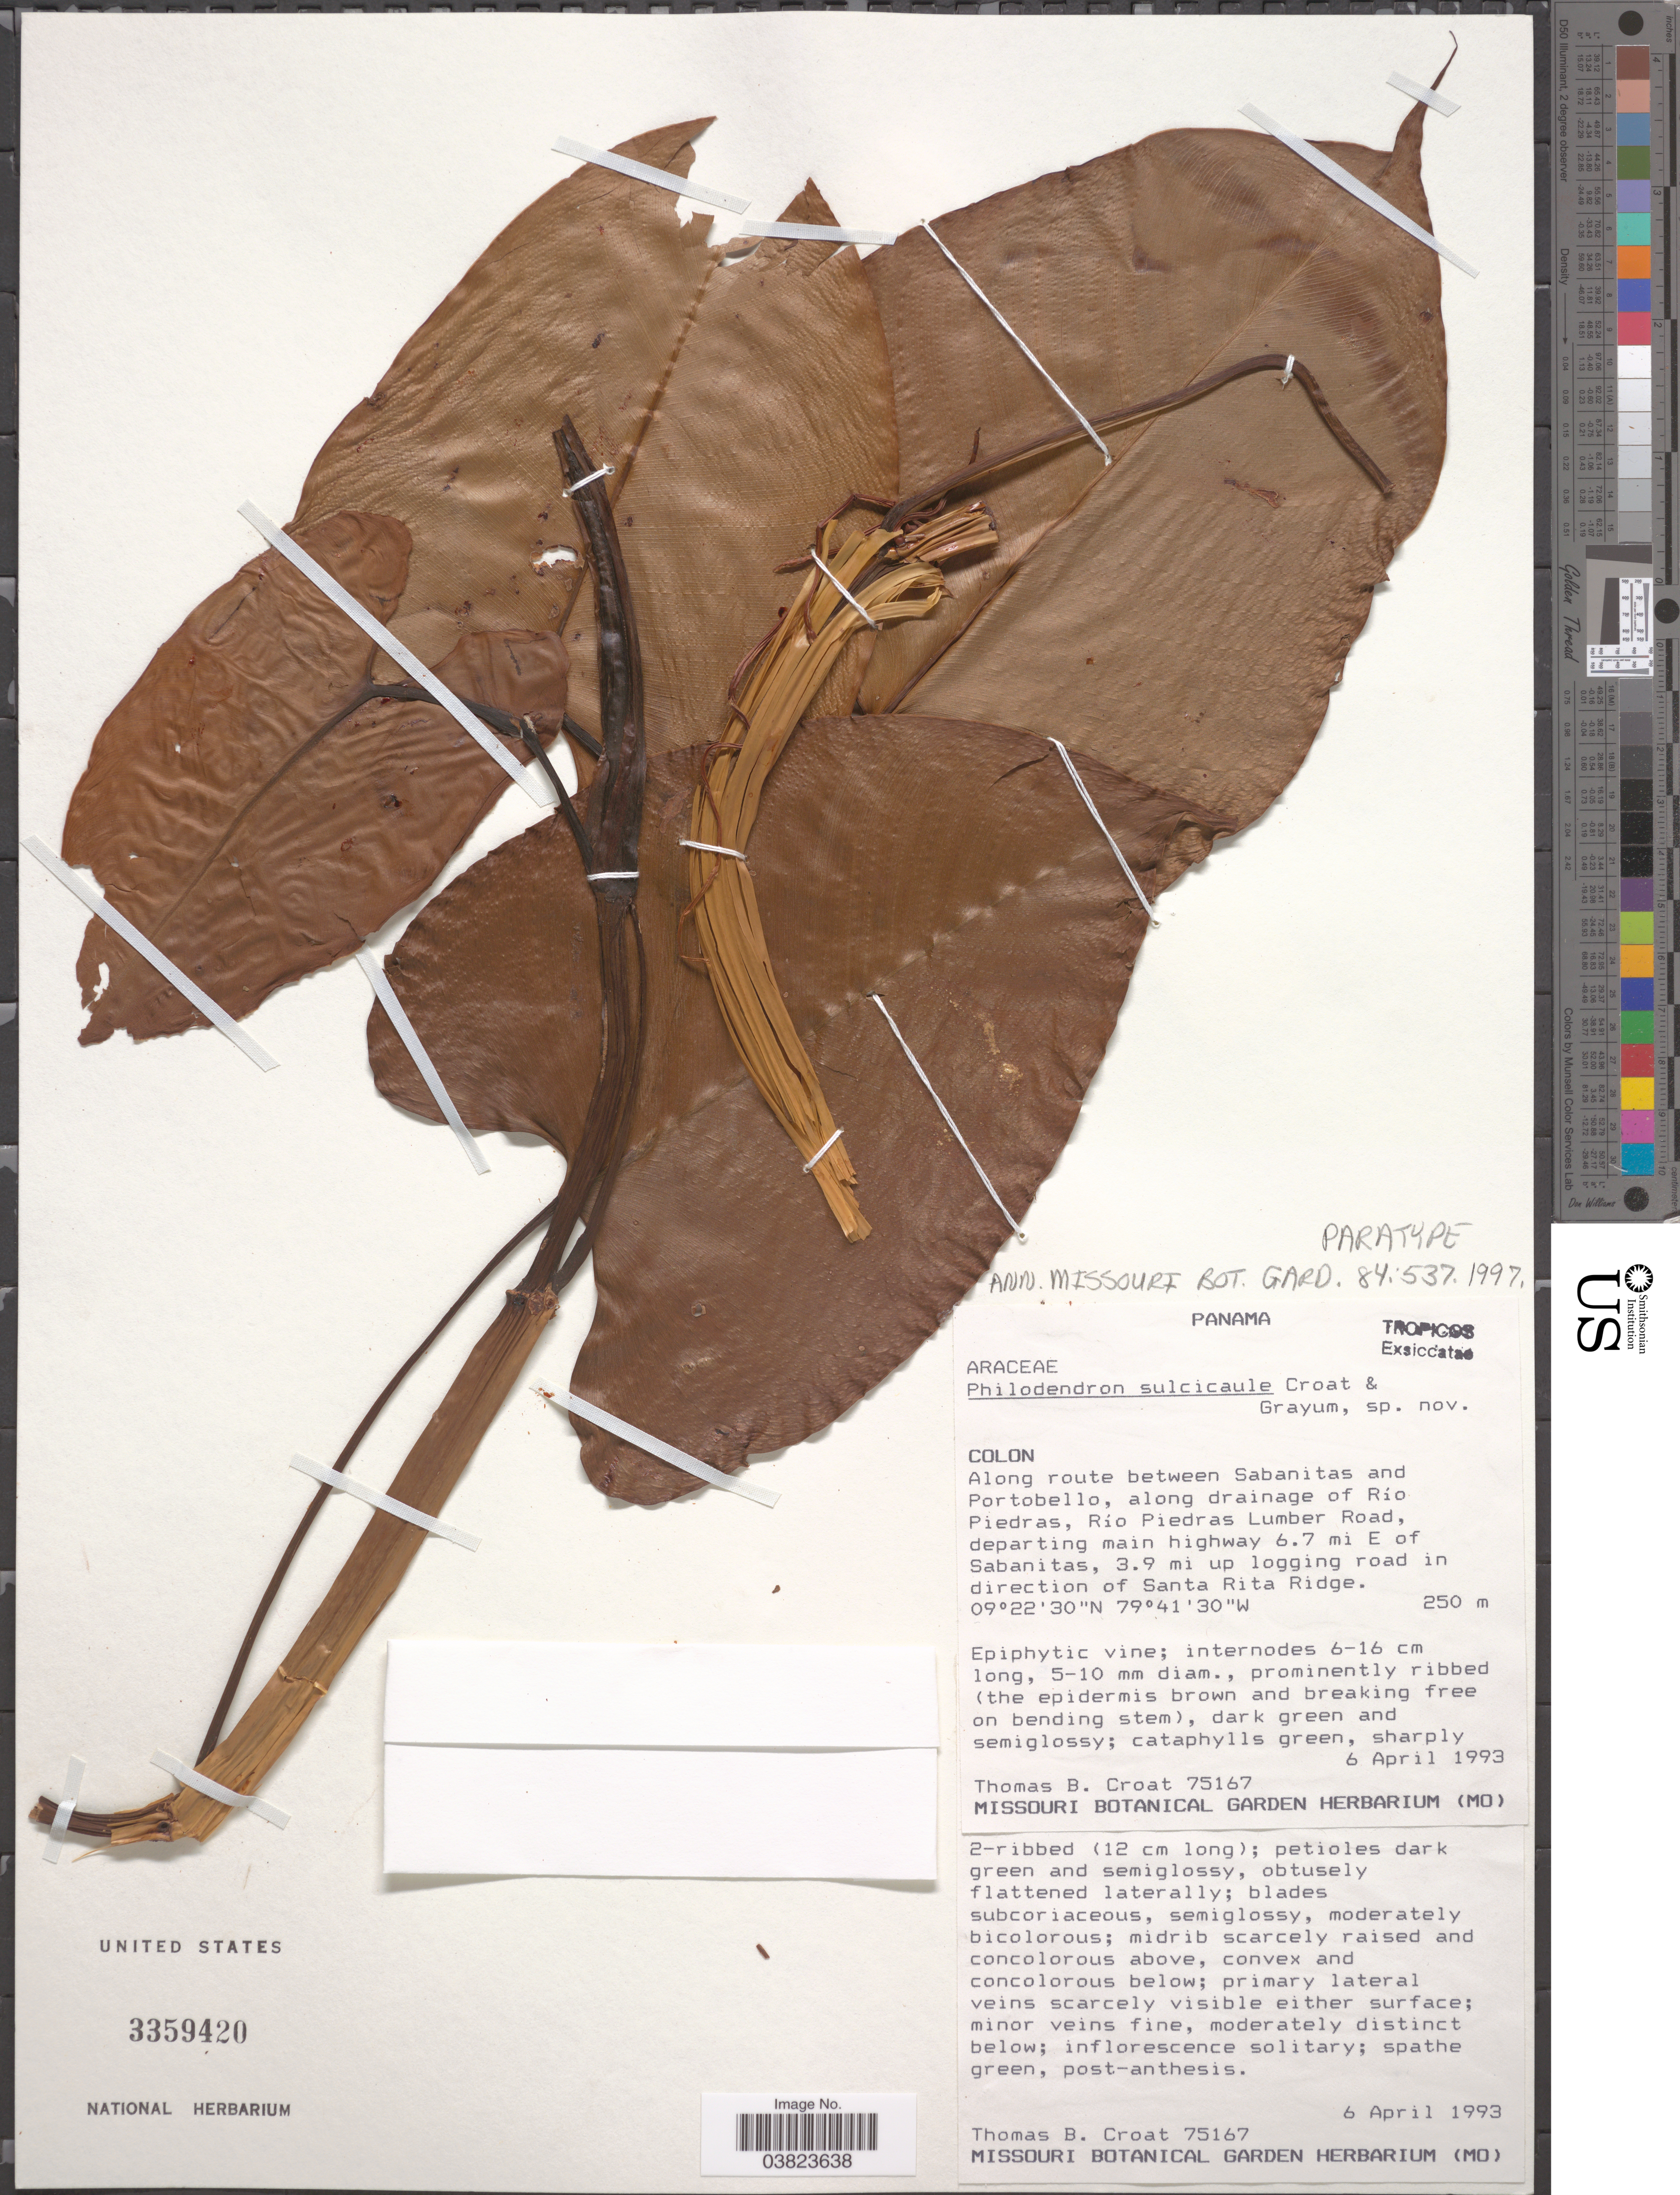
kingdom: Plantae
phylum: Tracheophyta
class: Liliopsida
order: Alismatales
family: Araceae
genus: Philodendron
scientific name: Philodendron sulcicaule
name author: Croat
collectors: T. B. Croat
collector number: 75167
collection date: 1993-04-06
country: Panama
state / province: Colón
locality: Along route between Sabanitas and Portobello, along drainage of Río Piedras, Río Piedras Lumber Roas, departing main highway 6.7 mi E of Sabanitas, 3.9 mi up logging road in direction of Santa Rita Ridge.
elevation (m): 250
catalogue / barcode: US 3359420